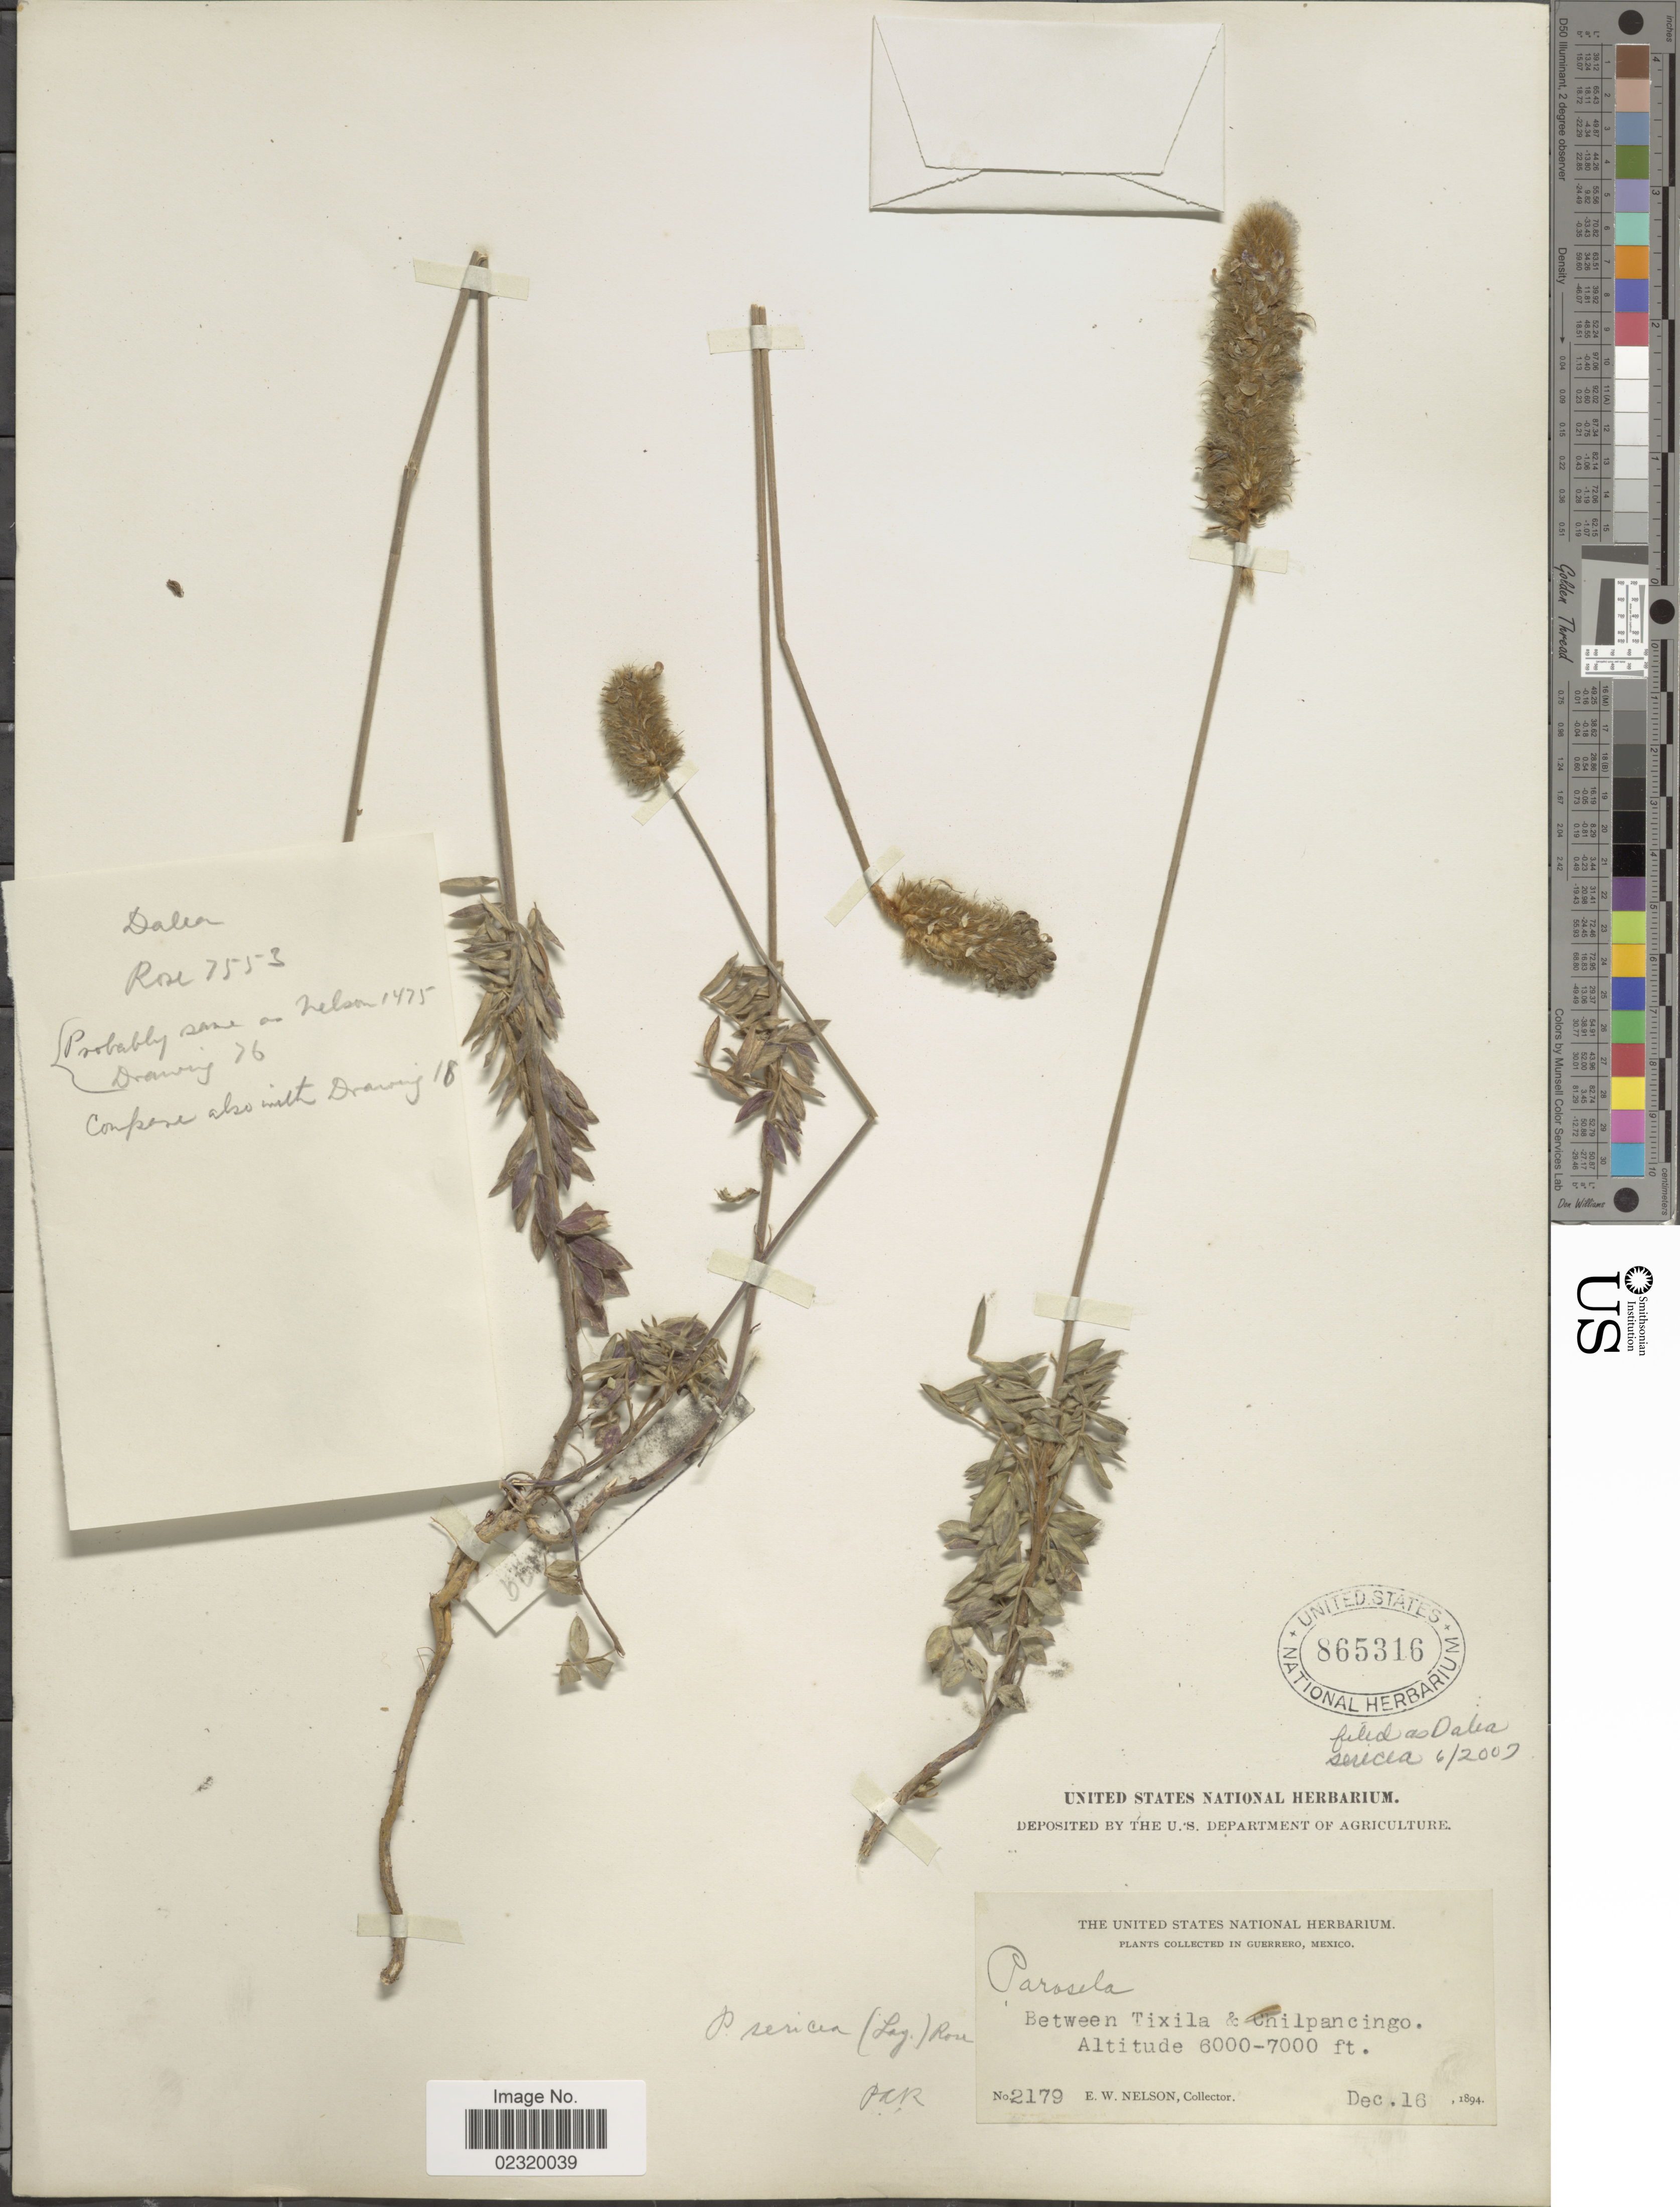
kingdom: Plantae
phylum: Tracheophyta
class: Magnoliopsida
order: Fabales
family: Fabaceae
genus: Dalea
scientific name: Dalea sericea var. sericea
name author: Lag.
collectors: E. W. Nelson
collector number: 2179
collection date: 1894-12-16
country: Mexico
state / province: Guerrero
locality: Between Tixila and Chilpancingo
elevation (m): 1829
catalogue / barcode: US 865316